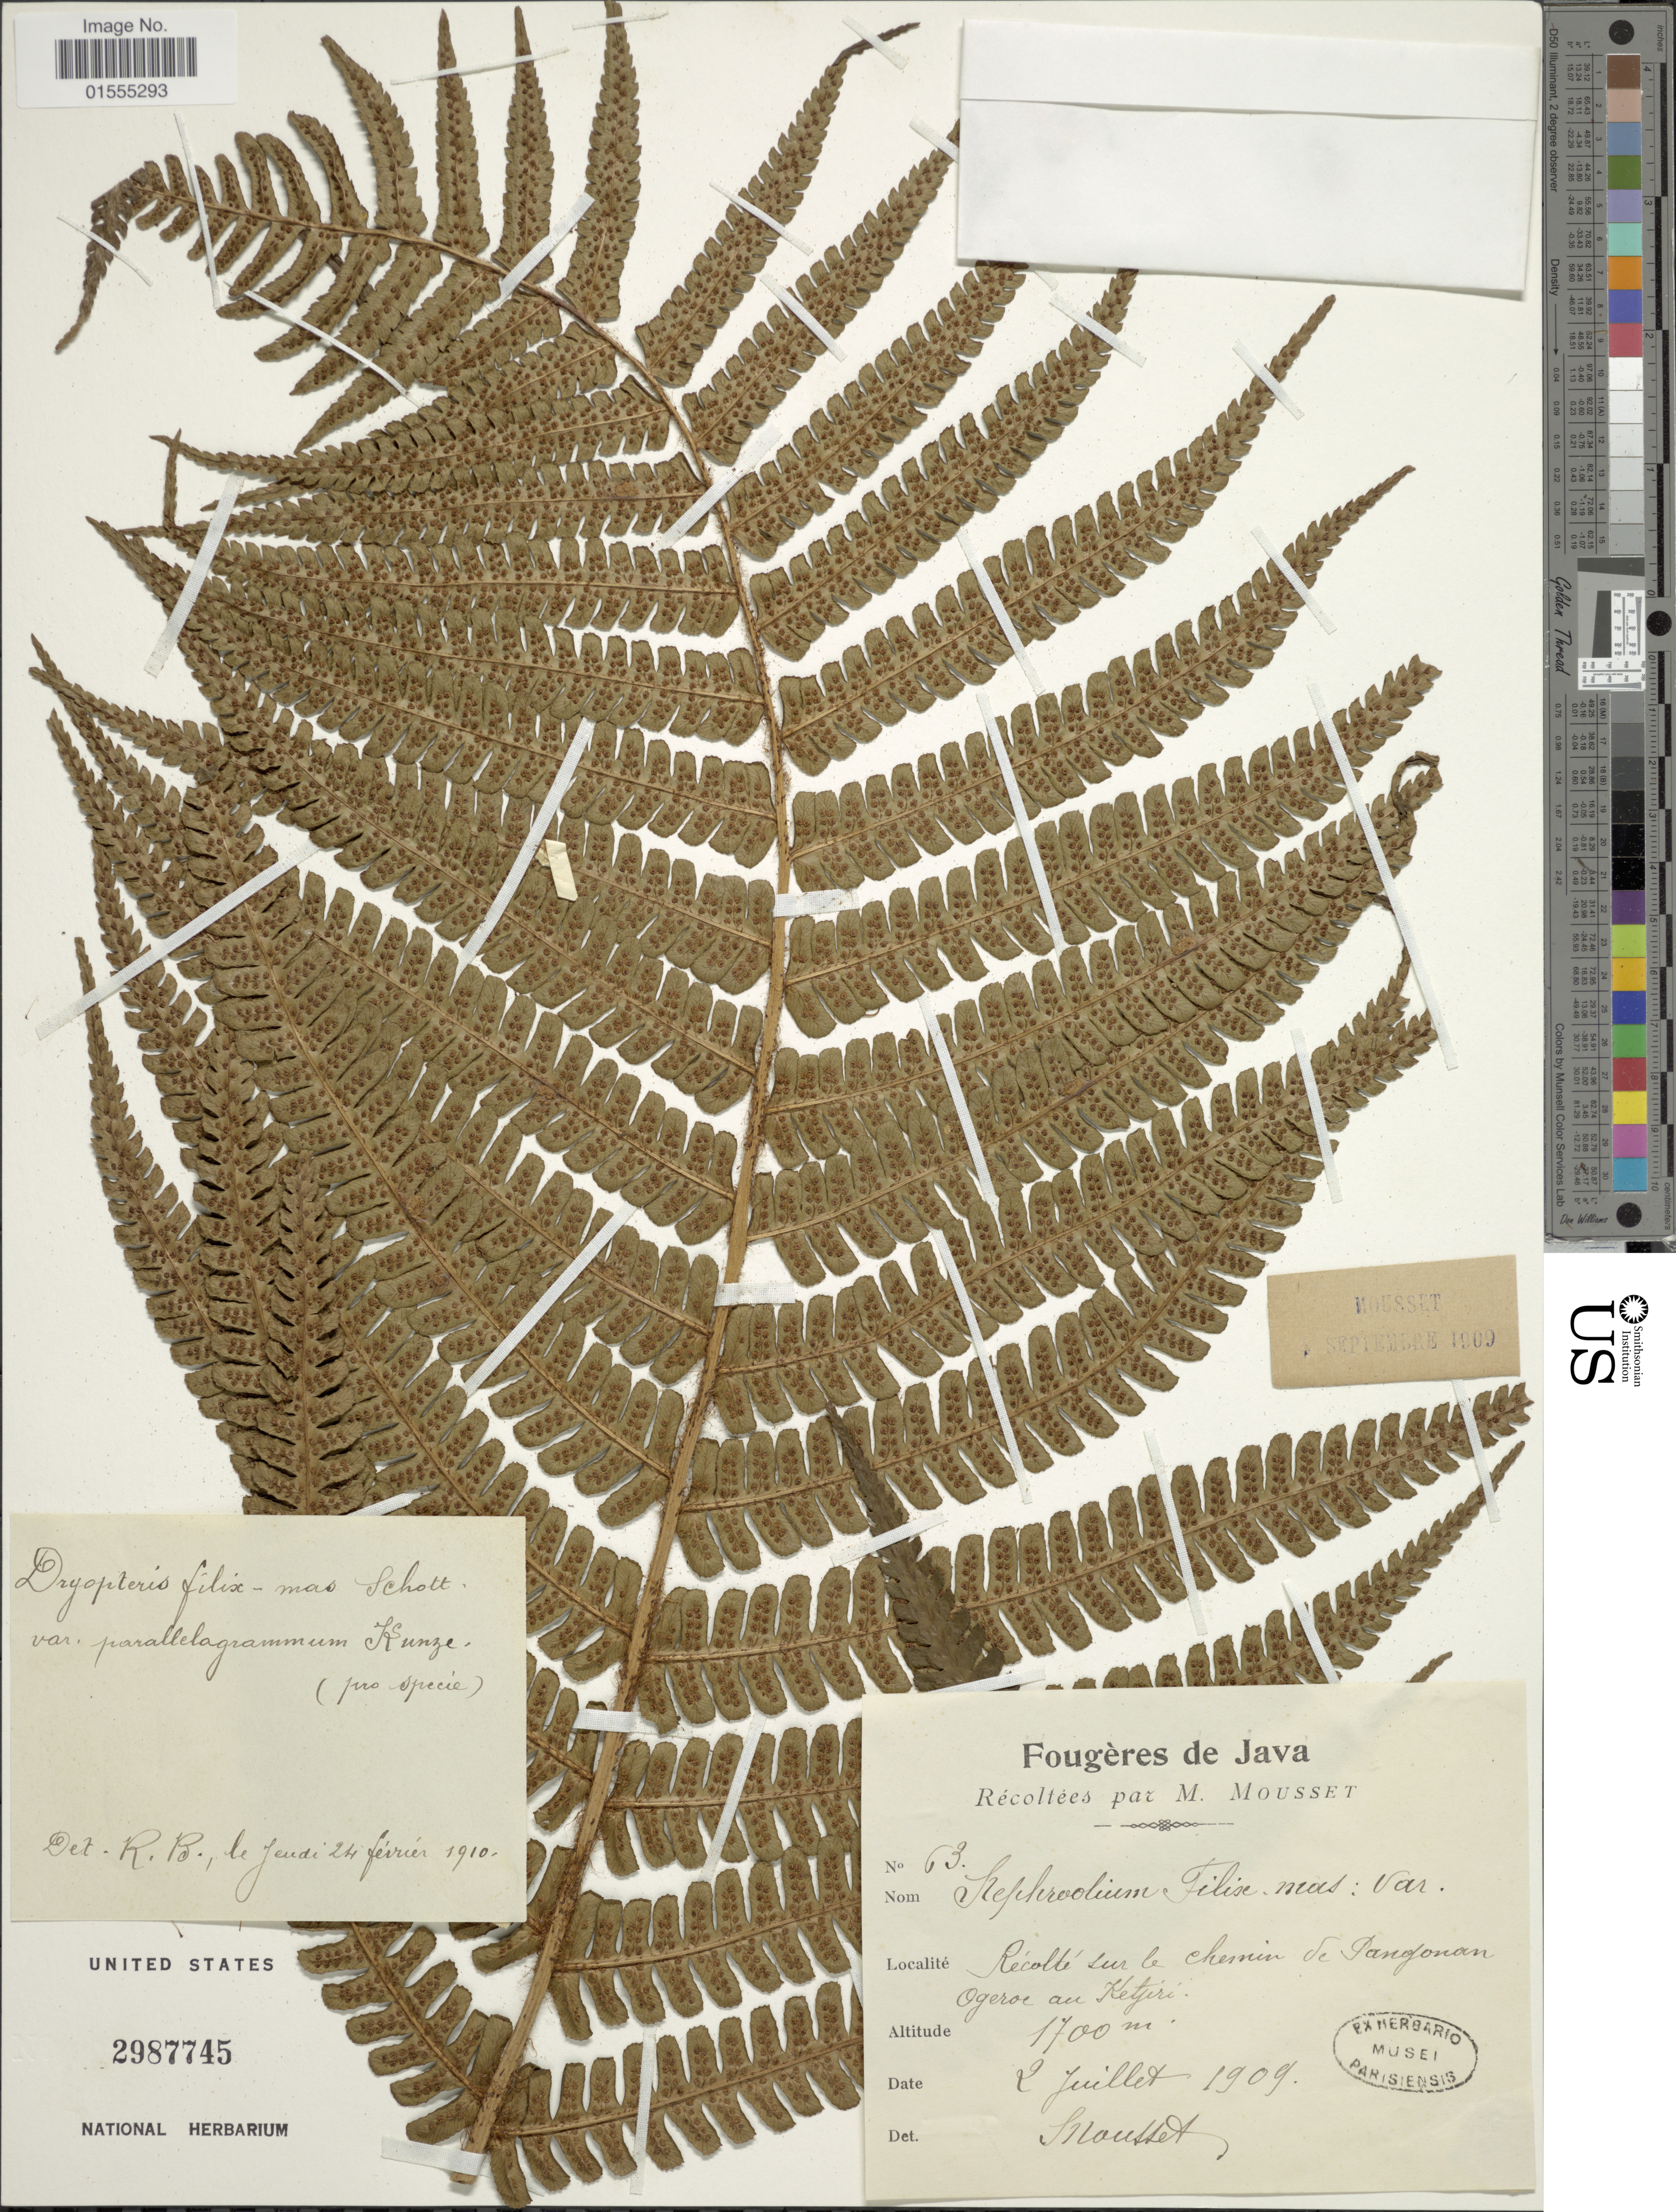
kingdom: Plantae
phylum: Tracheophyta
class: Polypodiopsida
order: Polypodiales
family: Dryopteridaceae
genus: Dryopteris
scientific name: Dryopteris filix-mas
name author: (L.) Schott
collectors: M. Mousset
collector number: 63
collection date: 1909-07-02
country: Indonesia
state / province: Java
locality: Recolte sur le chemin de Pangonan Ogeroe an Ketjiri [interpreted]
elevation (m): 1700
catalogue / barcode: US 2987745